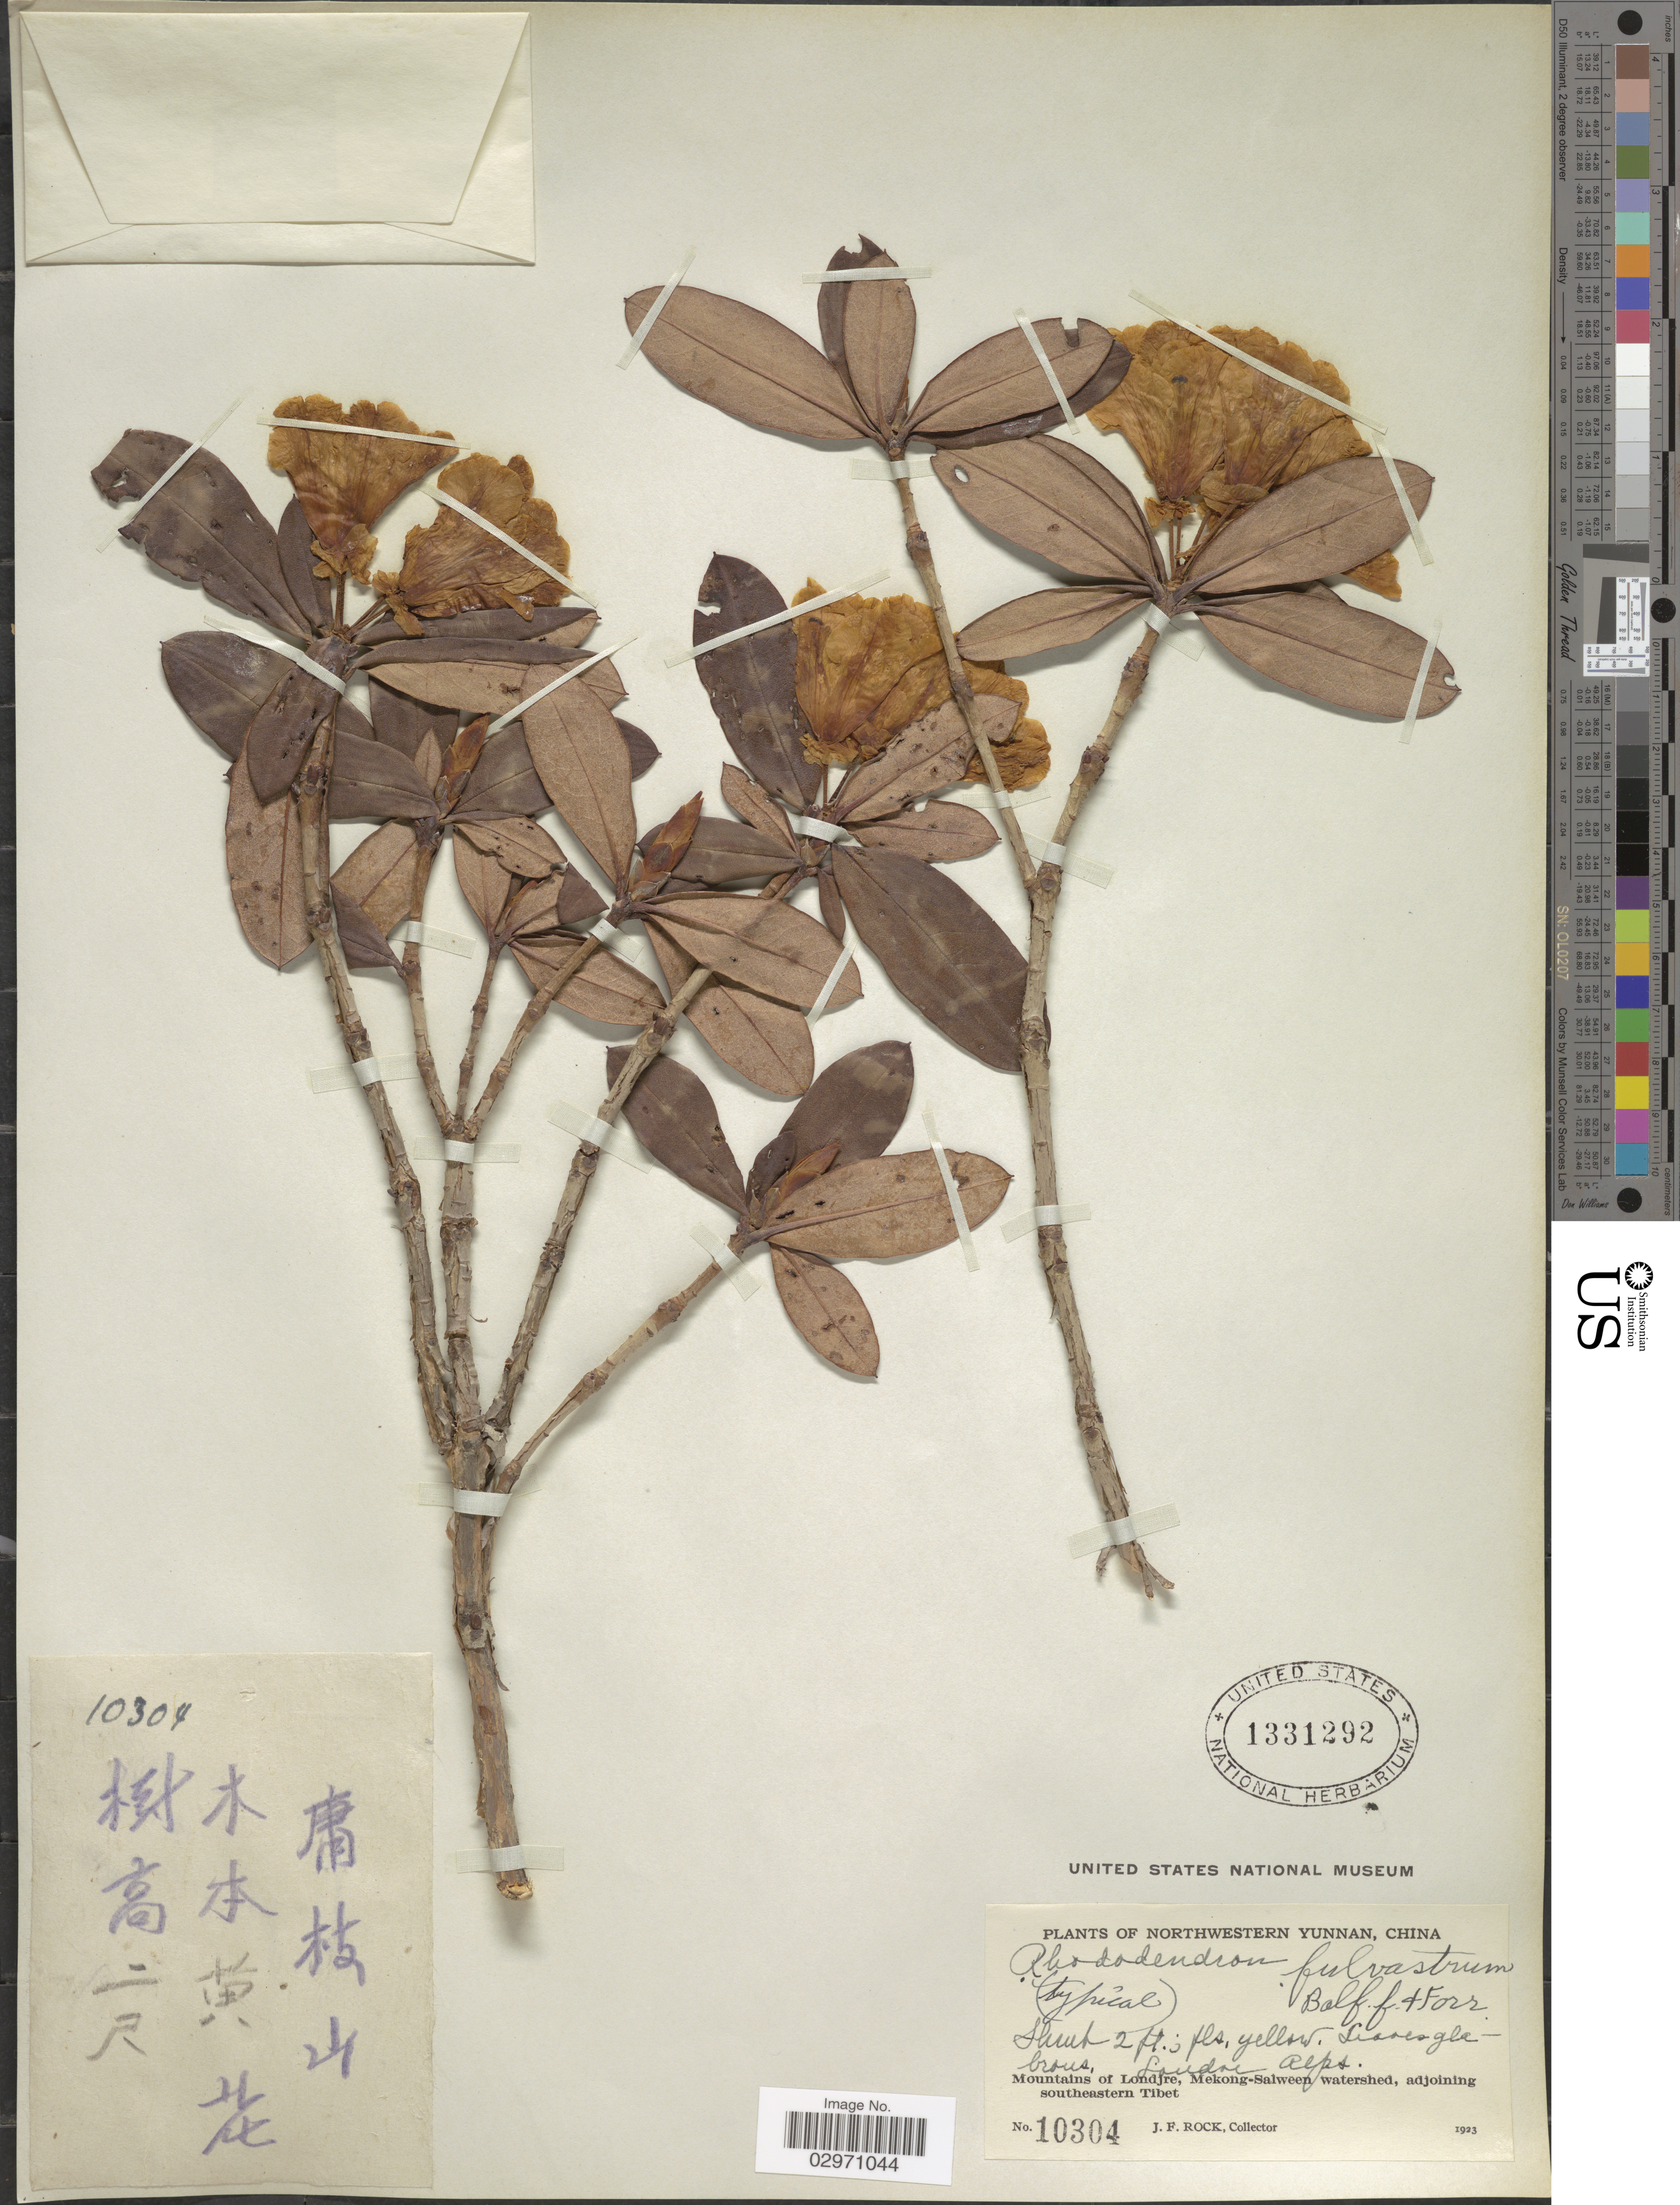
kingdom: Plantae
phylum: Tracheophyta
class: Magnoliopsida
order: Ericales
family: Ericaceae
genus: Rhododendron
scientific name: Rhododendron fulvastrum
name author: Balf. f. & Forrest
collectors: J. Rock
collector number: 10304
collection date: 1923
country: China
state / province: Yunnan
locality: Loudoe alps Mountains of Londjre, Mekong-Salween watershed, adjoining southeastern Tibet.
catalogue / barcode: US 1331292